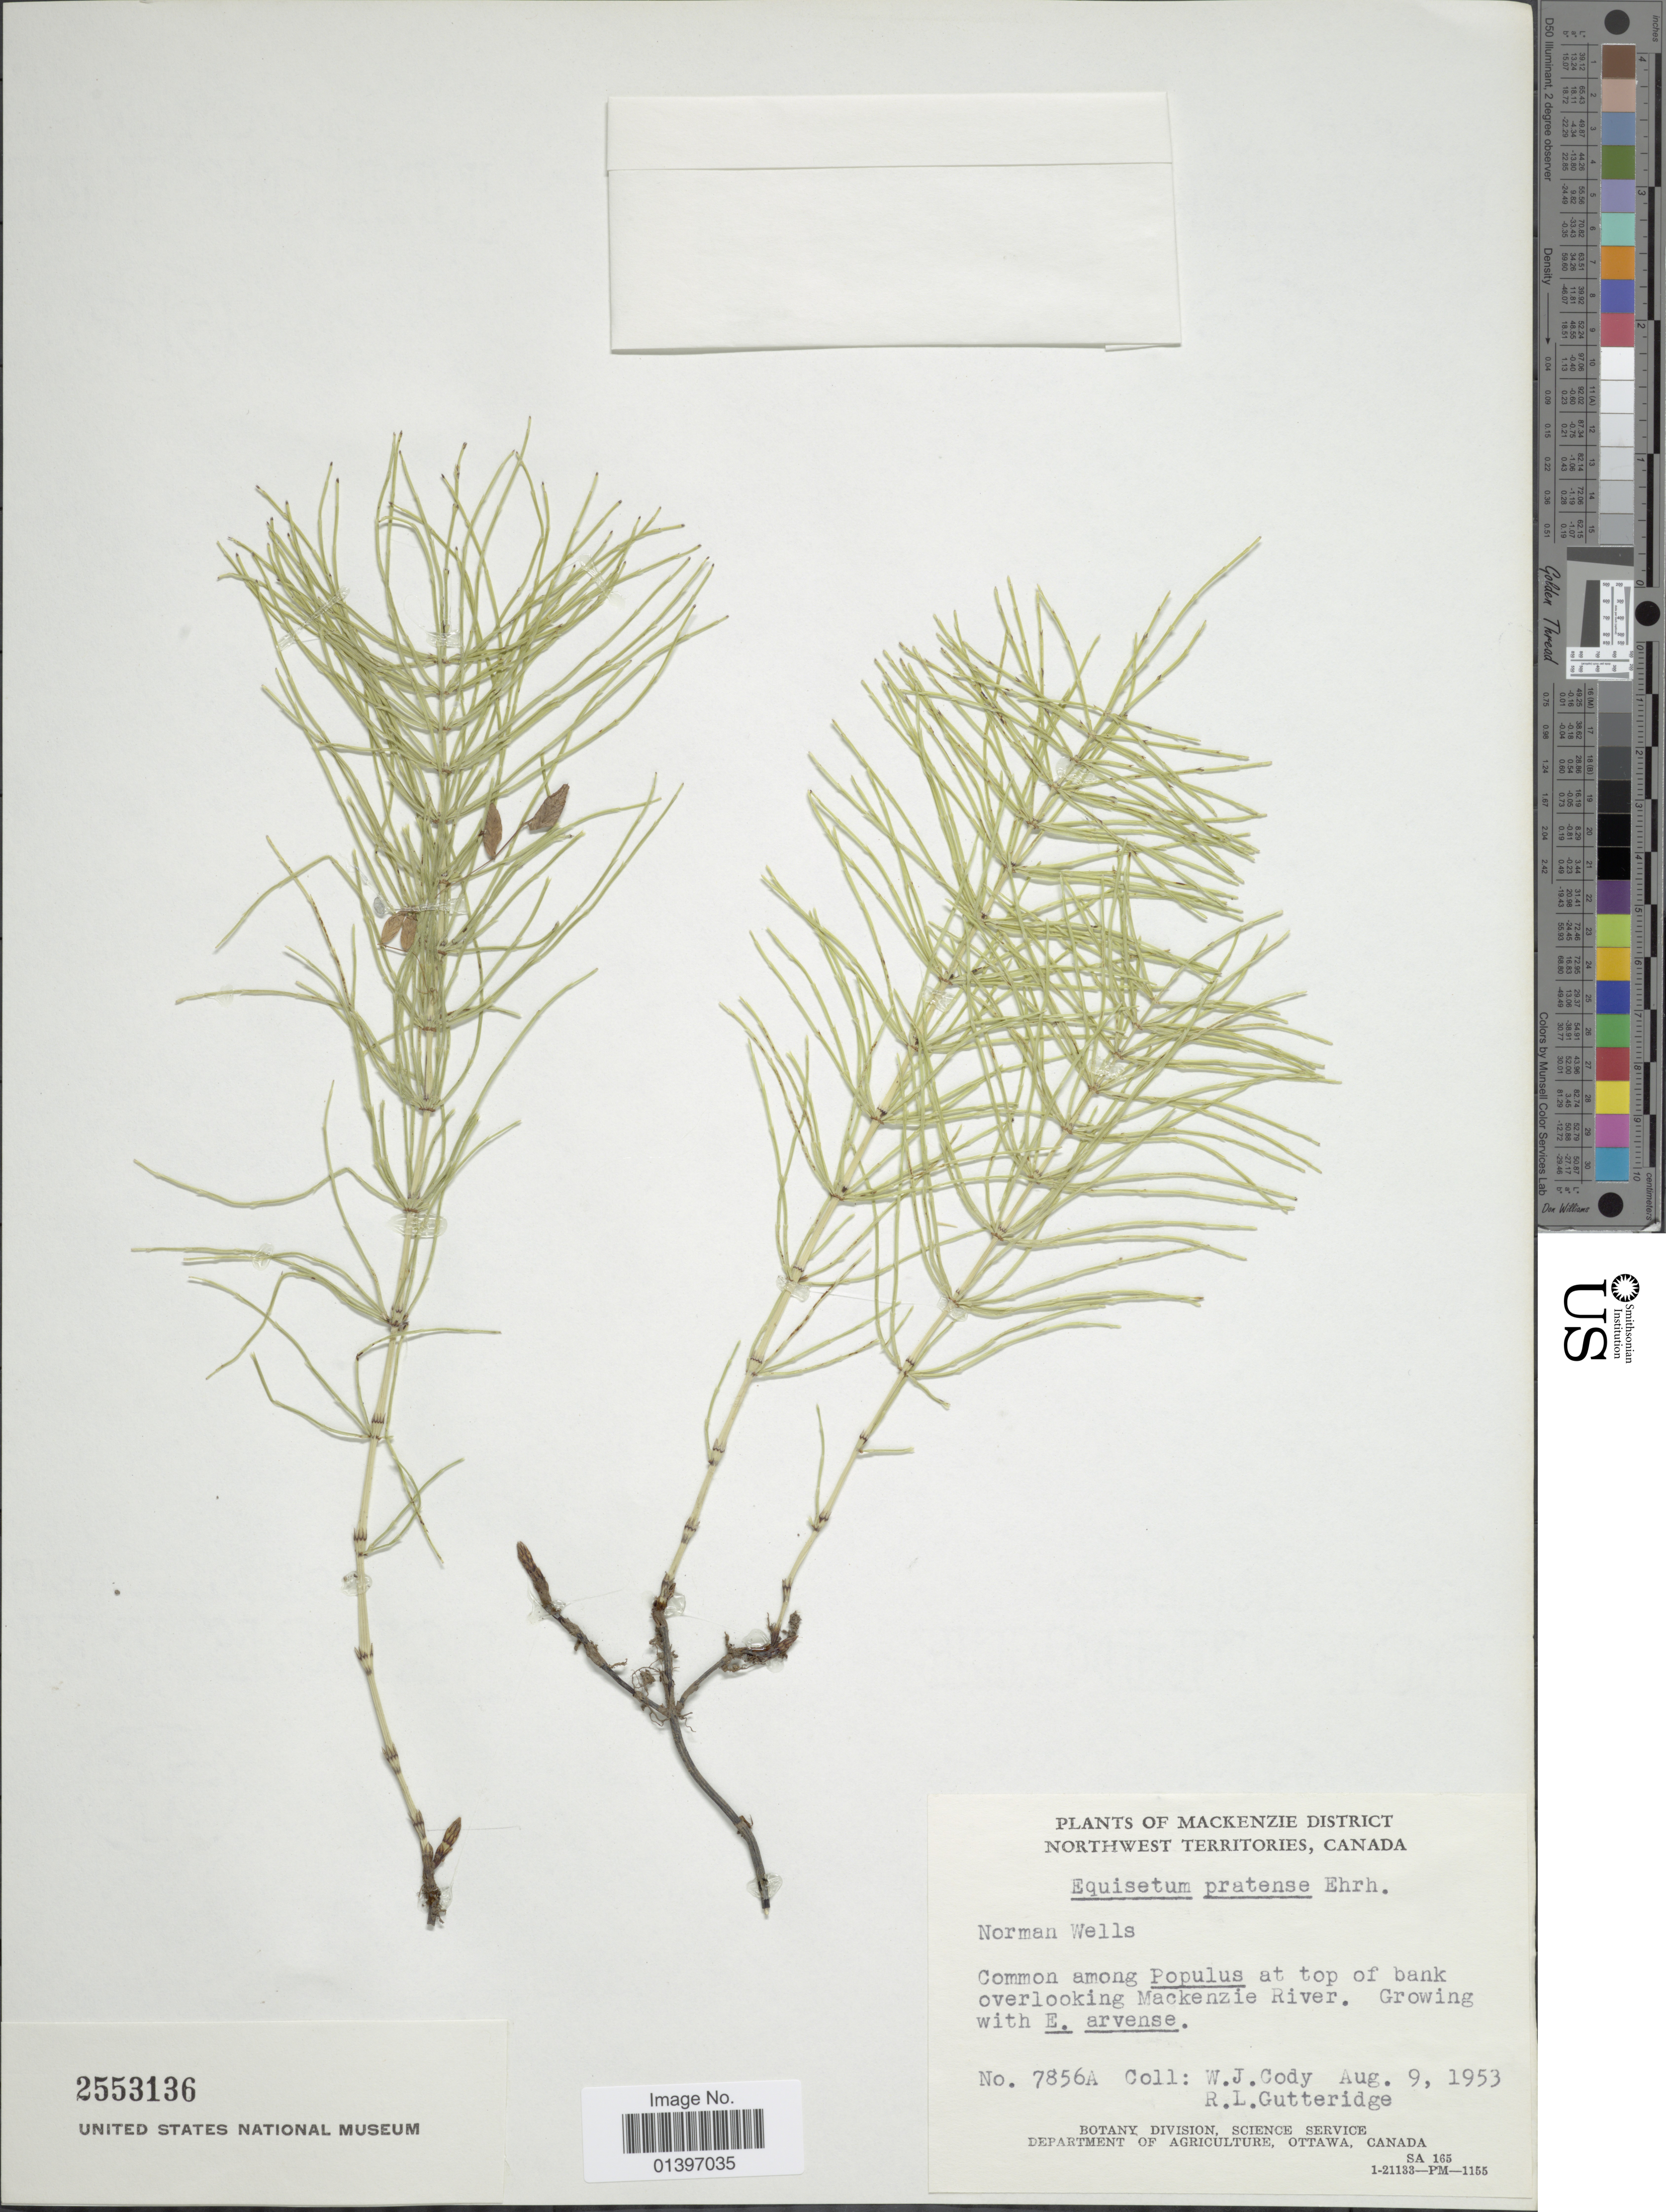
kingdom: Plantae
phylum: Tracheophyta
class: Polypodiopsida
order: Equisetales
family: Equisetaceae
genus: Equisetum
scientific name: Equisetum pratense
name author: Ehrh.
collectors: W. Cody & R. Gutteridge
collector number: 7856A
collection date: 1953-08-09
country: Canada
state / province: Northwest Territories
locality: Mackenzie District, common among Populus at top of bank overlooking Mackenzie river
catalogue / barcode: US 2553136